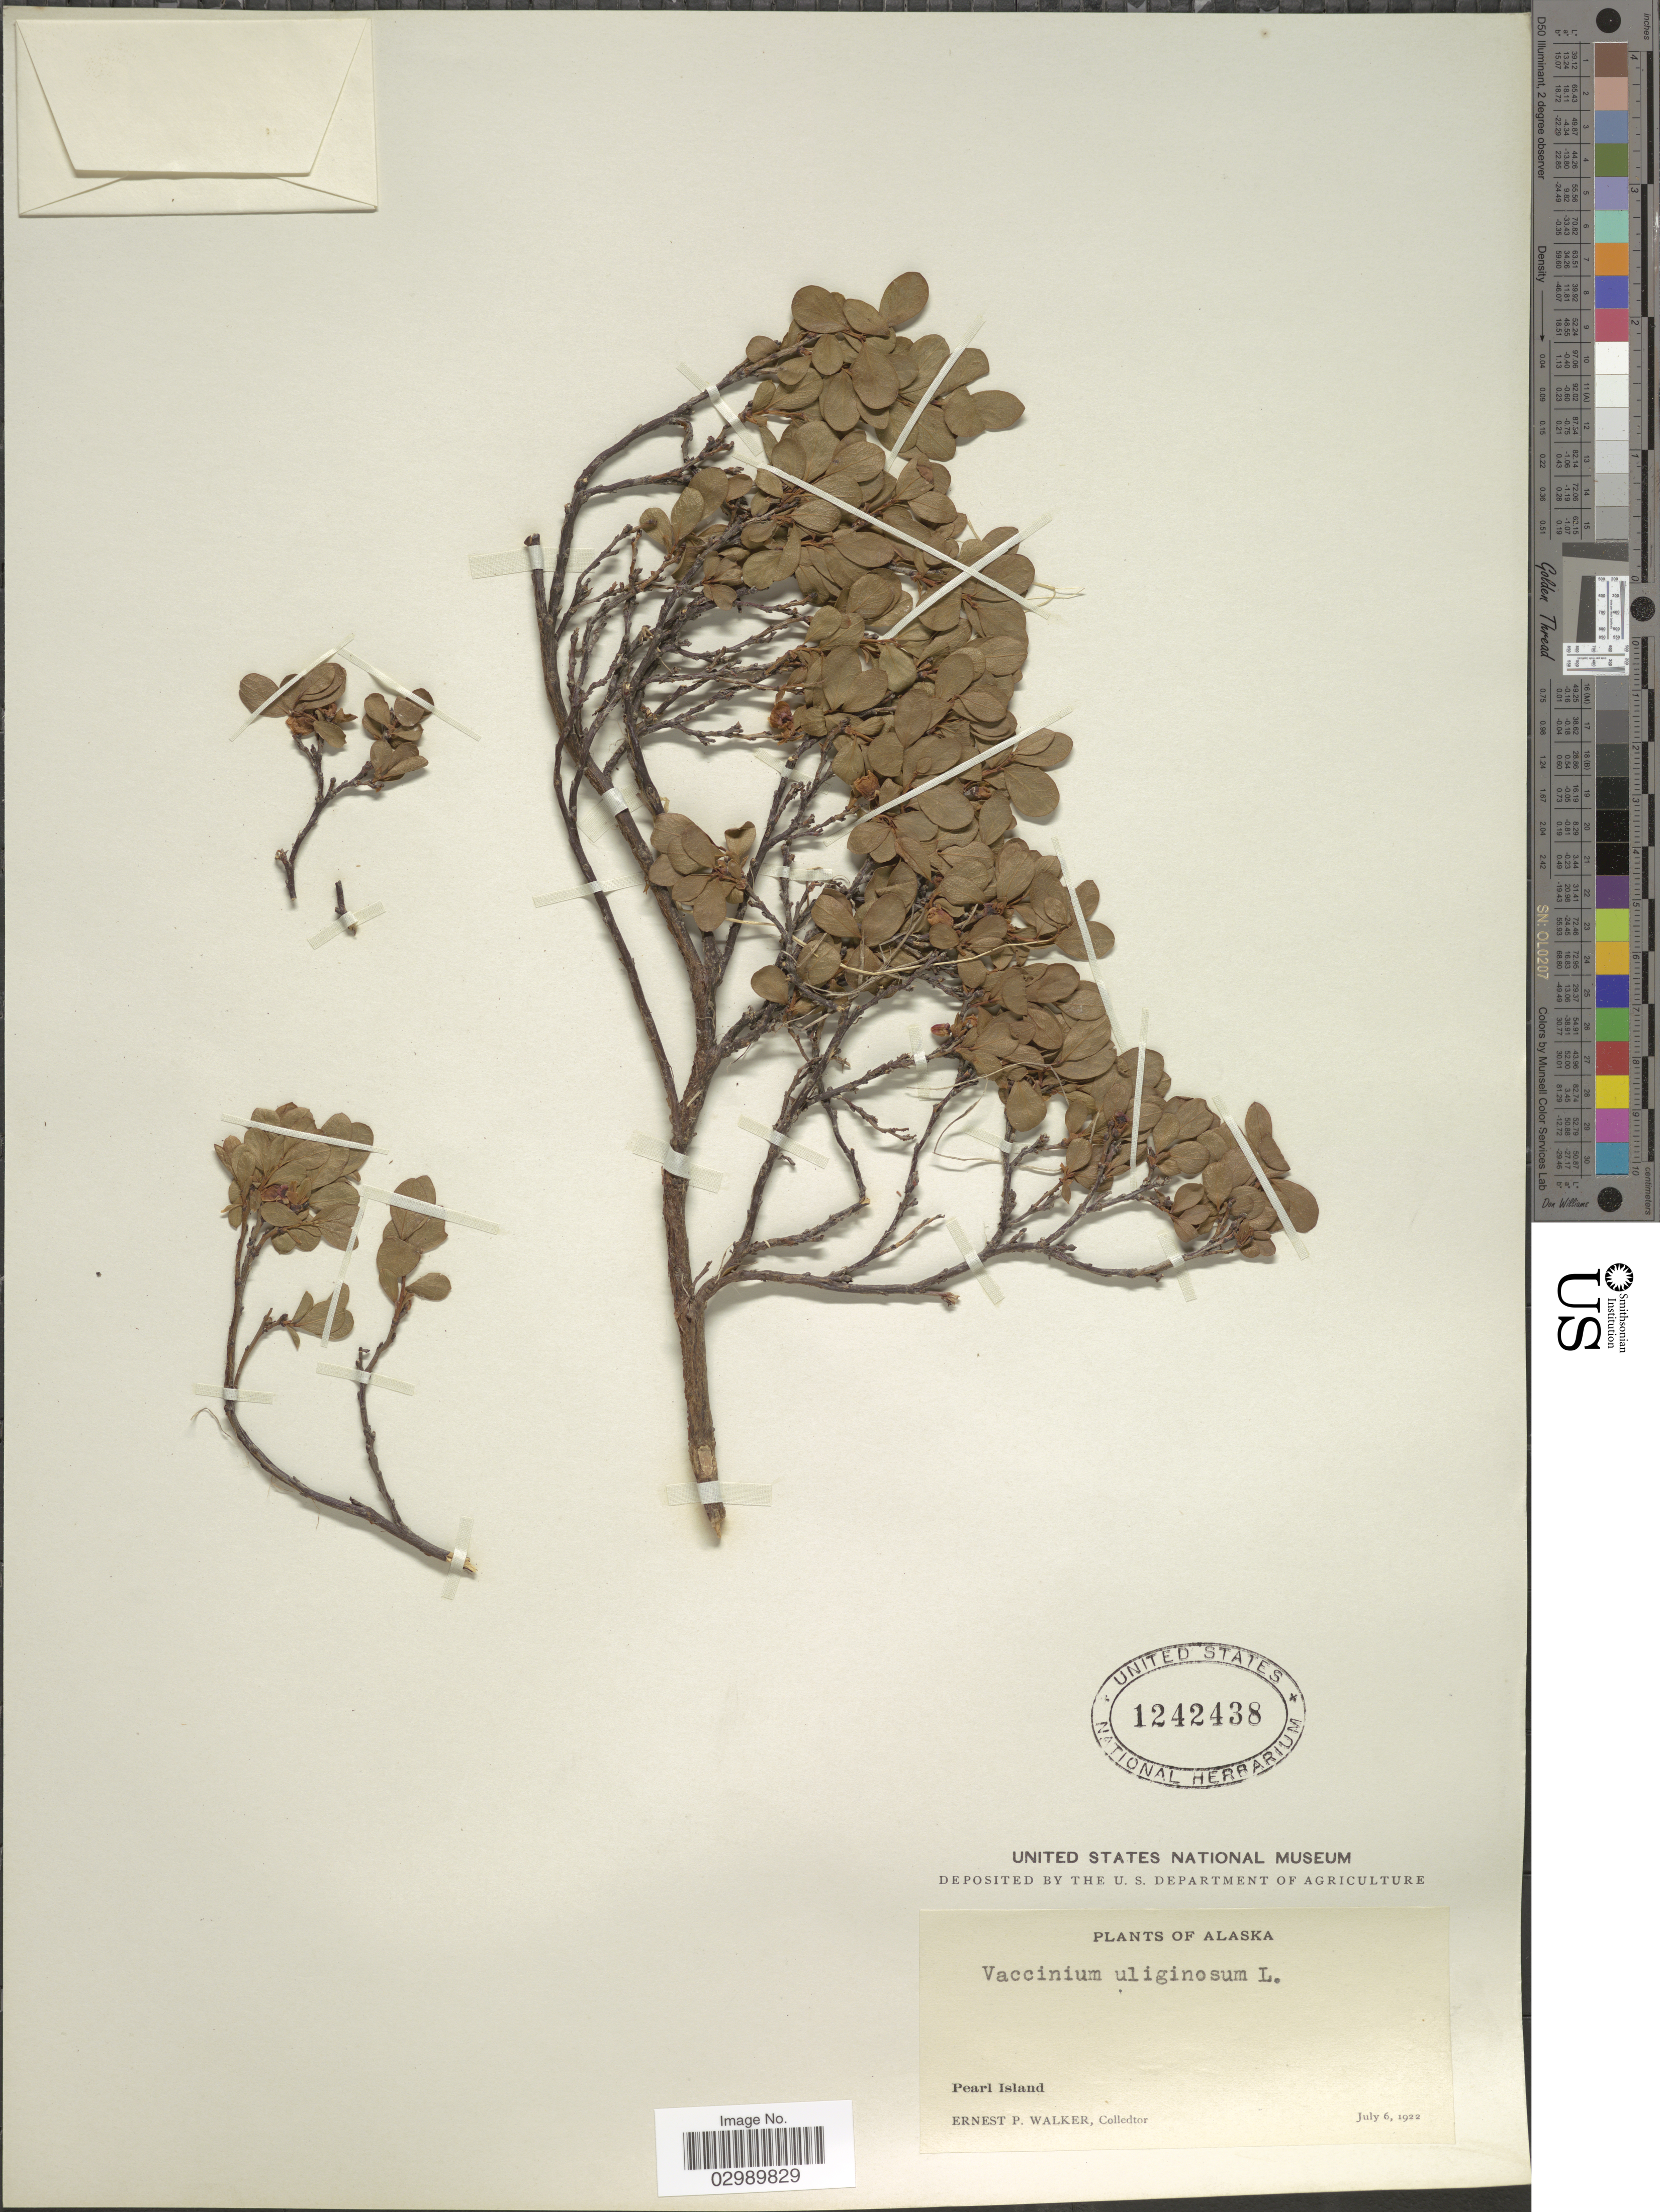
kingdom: Plantae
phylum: Tracheophyta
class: Magnoliopsida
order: Ericales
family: Ericaceae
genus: Vaccinium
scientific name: Vaccinium uliginosum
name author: L.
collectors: E. P. Walker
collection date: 1922-07-06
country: United States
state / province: Alaska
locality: Pearl Island.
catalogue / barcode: US 1242438